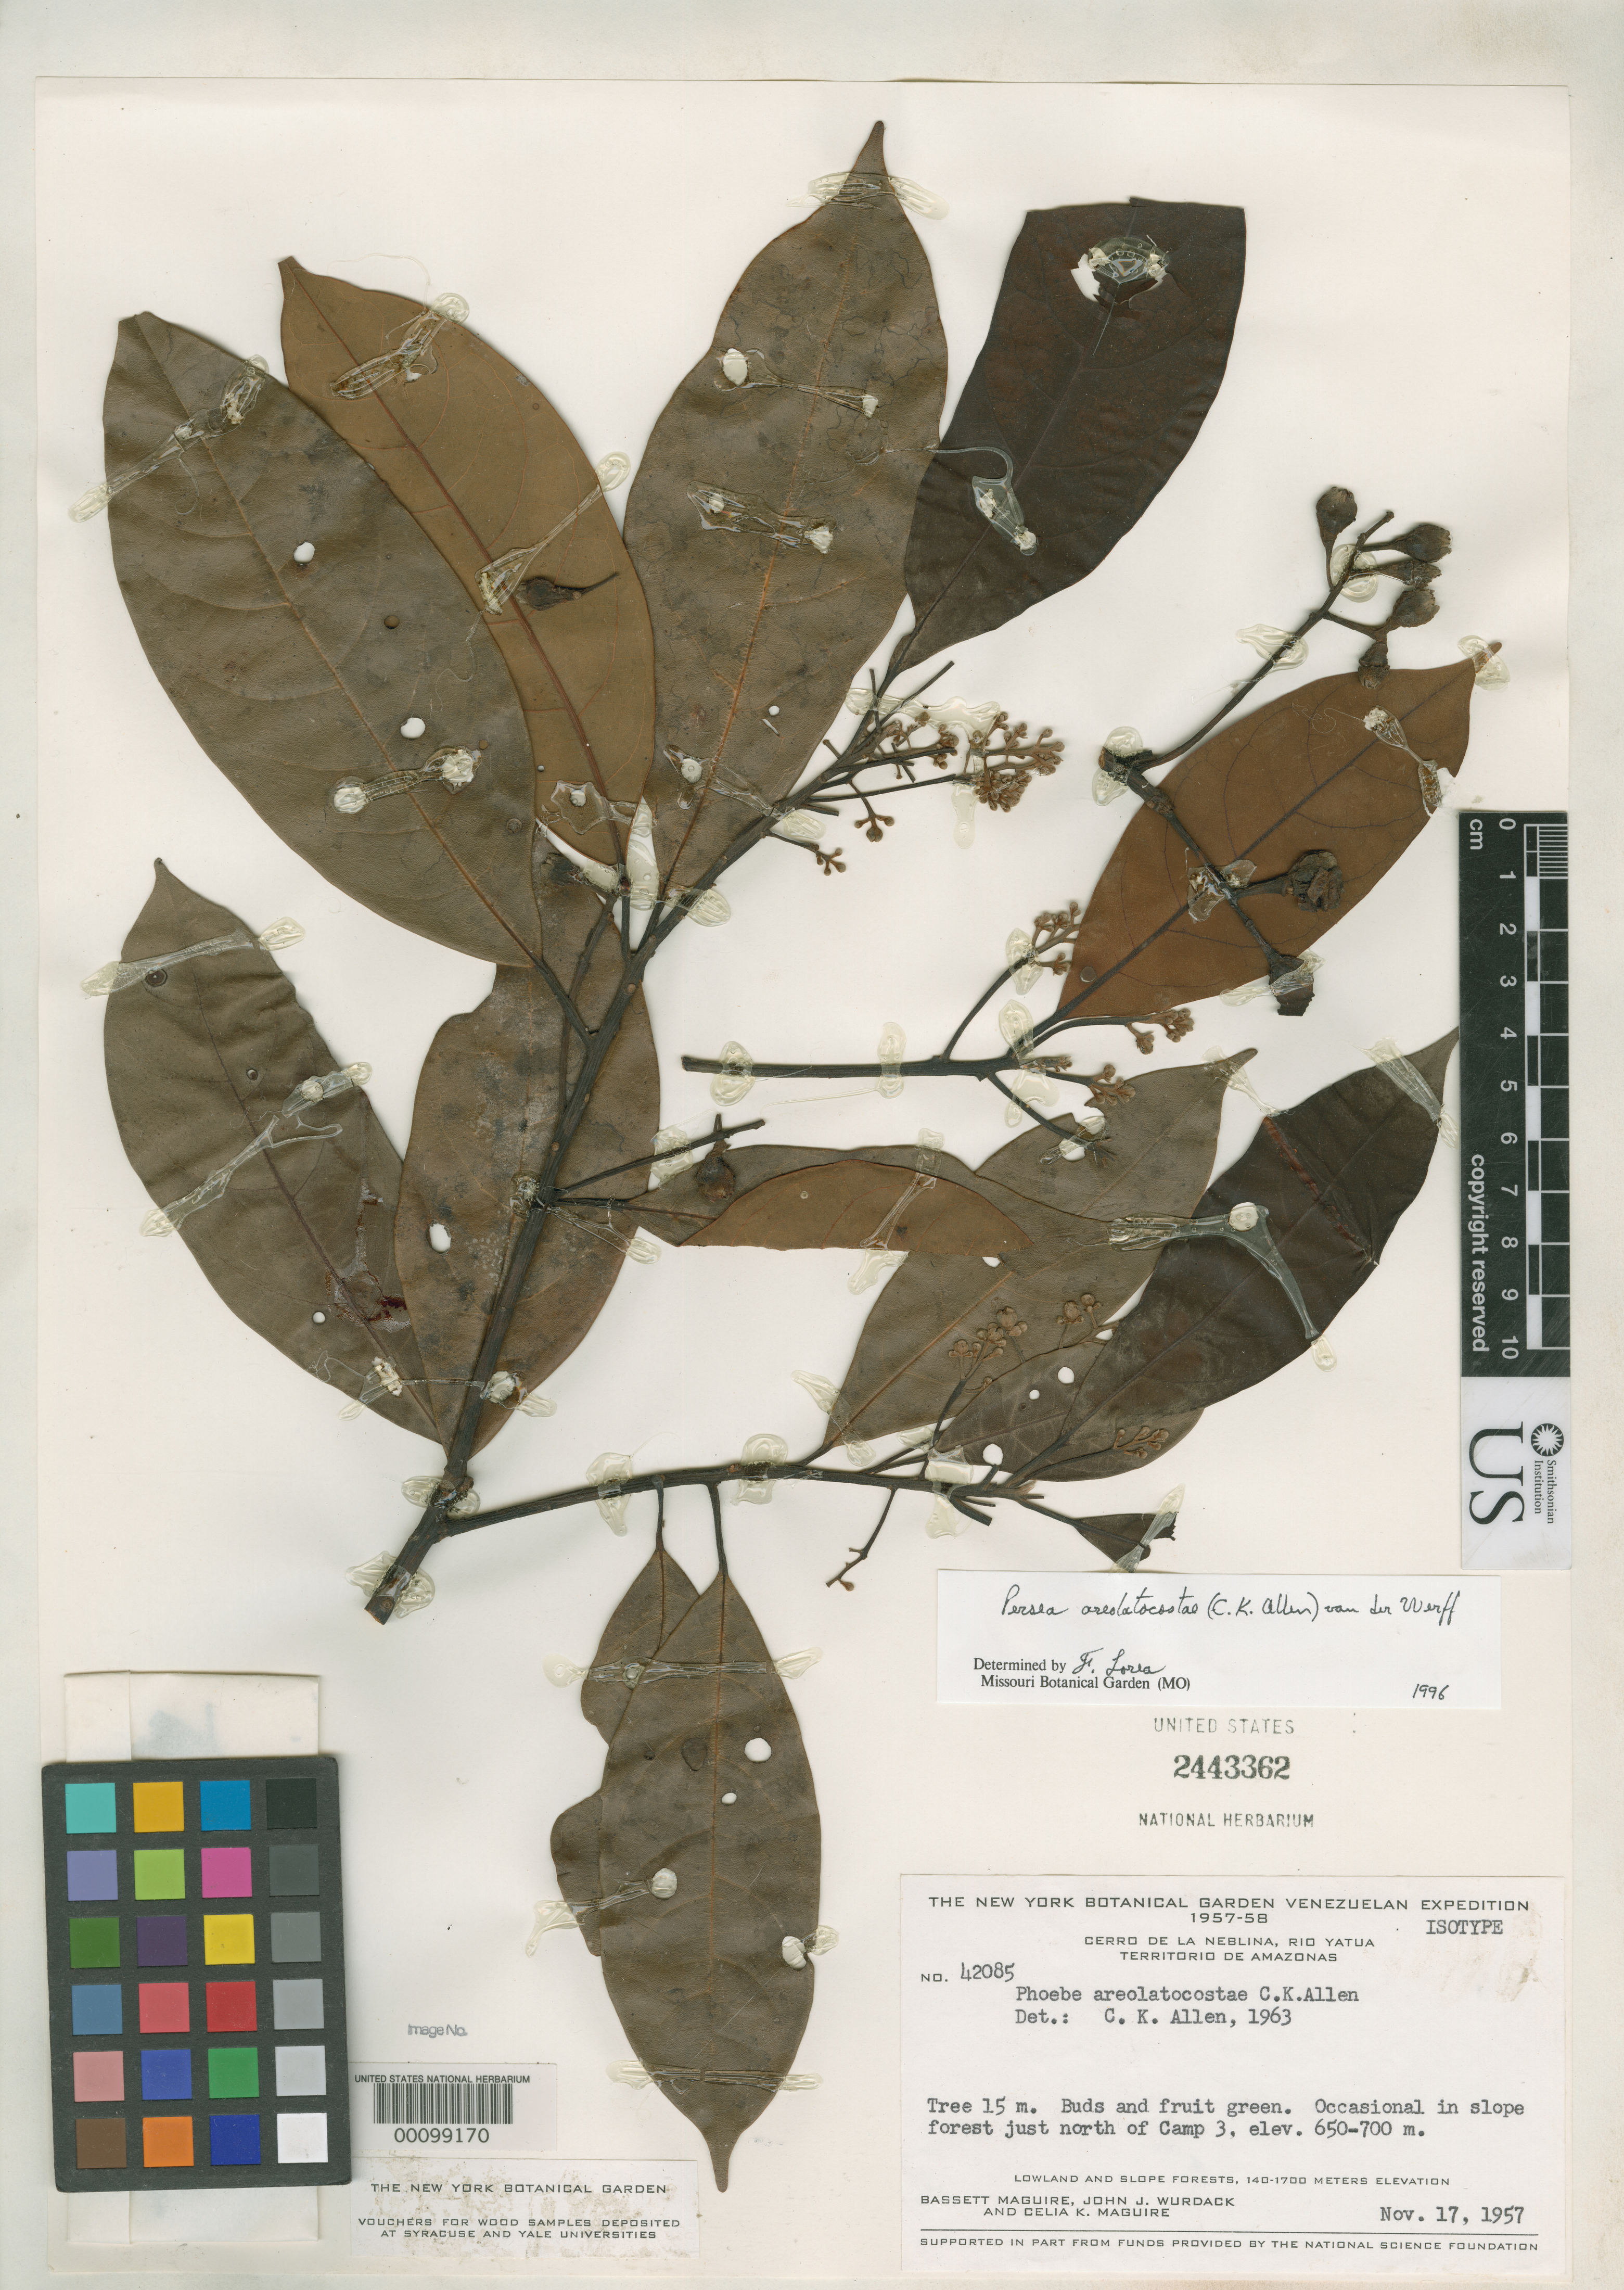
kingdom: Plantae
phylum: Tracheophyta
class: Magnoliopsida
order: Laurales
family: Lauraceae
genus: Phoebe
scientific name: Phoebe areolatocostae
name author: C.K. Allen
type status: Isotype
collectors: B. Maguire, J. J. Wurdack & C. K. Maguire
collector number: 42085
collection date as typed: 17 Nov 1957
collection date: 1957-11-17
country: Venezuela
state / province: Amazonas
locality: Cerro de La Neblina, Rio Yatua, slope forest just N of Camp 3.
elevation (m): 650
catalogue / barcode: US 2443362